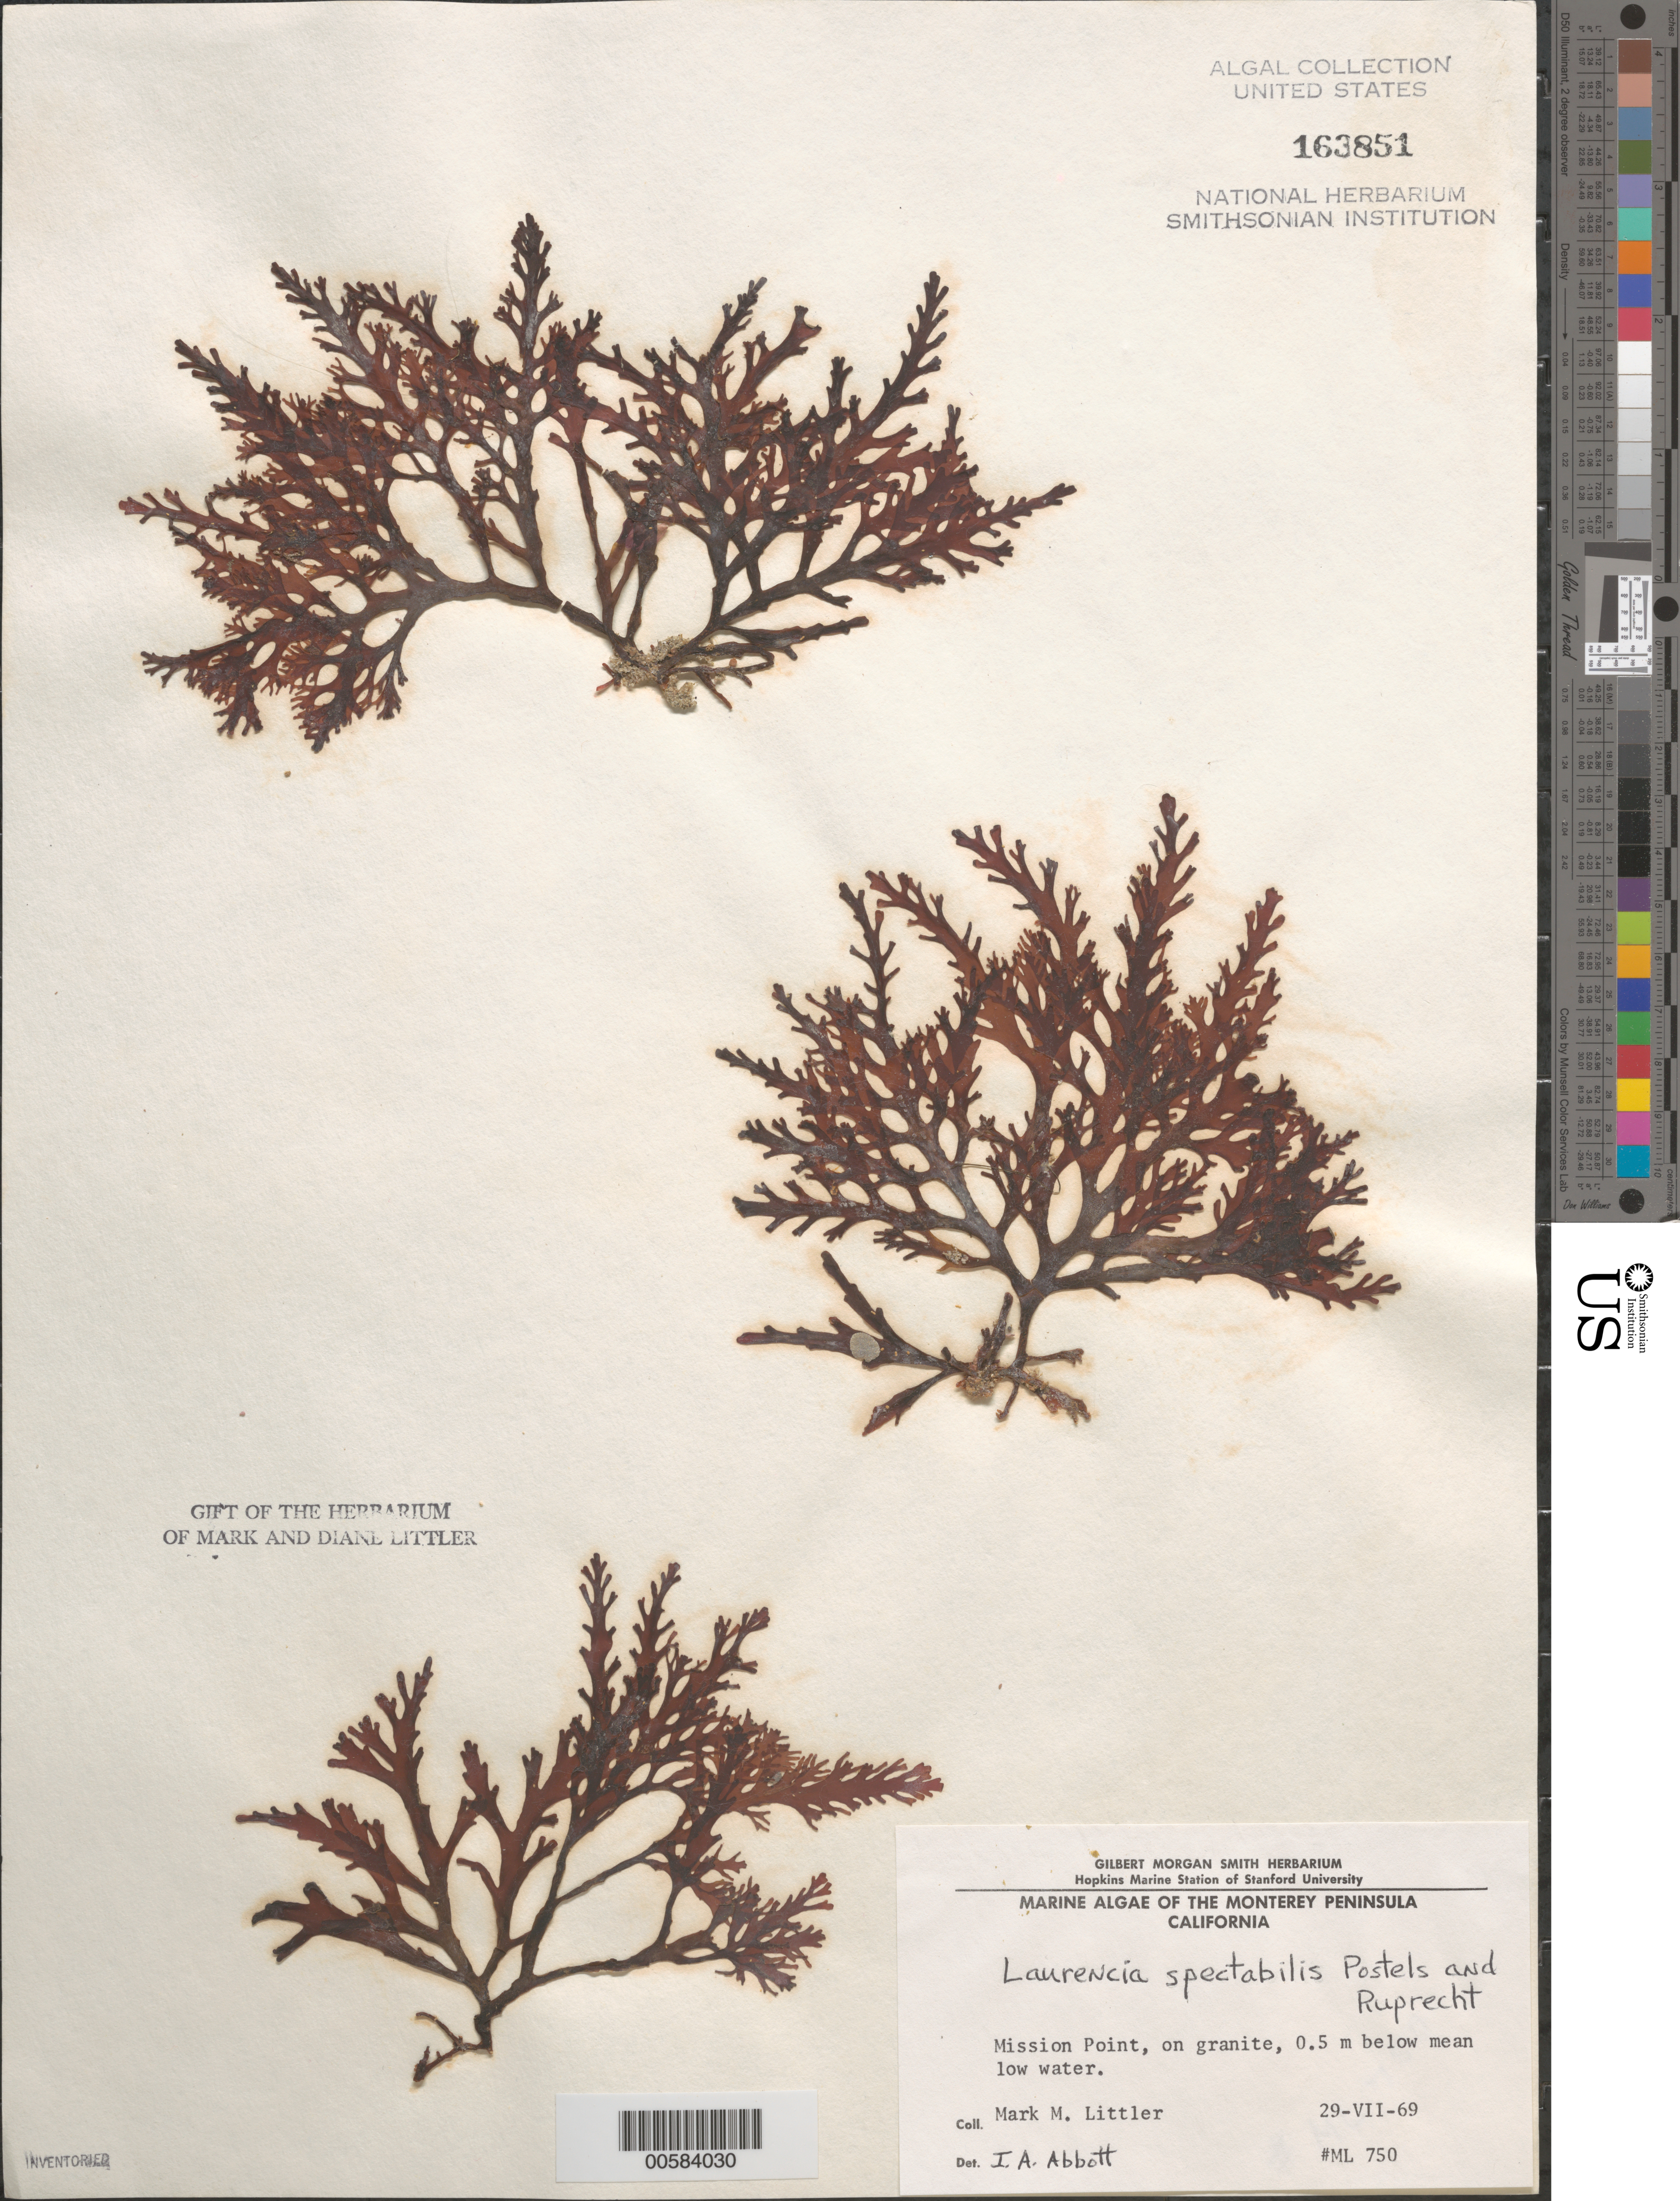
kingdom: Plantae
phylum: Rhodophyta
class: Florideophyceae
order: Ceramiales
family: Rhodomelaceae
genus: Osmundea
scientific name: Osmundea spectabilis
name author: (Postels & Rupr.) K.W. Nam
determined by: Algae name updating Project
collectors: M. M. Littler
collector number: ML 750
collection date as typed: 29 Jul 1969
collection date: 1969-07-29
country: United States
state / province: California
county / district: Monterey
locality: Mission Point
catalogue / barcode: US 163851